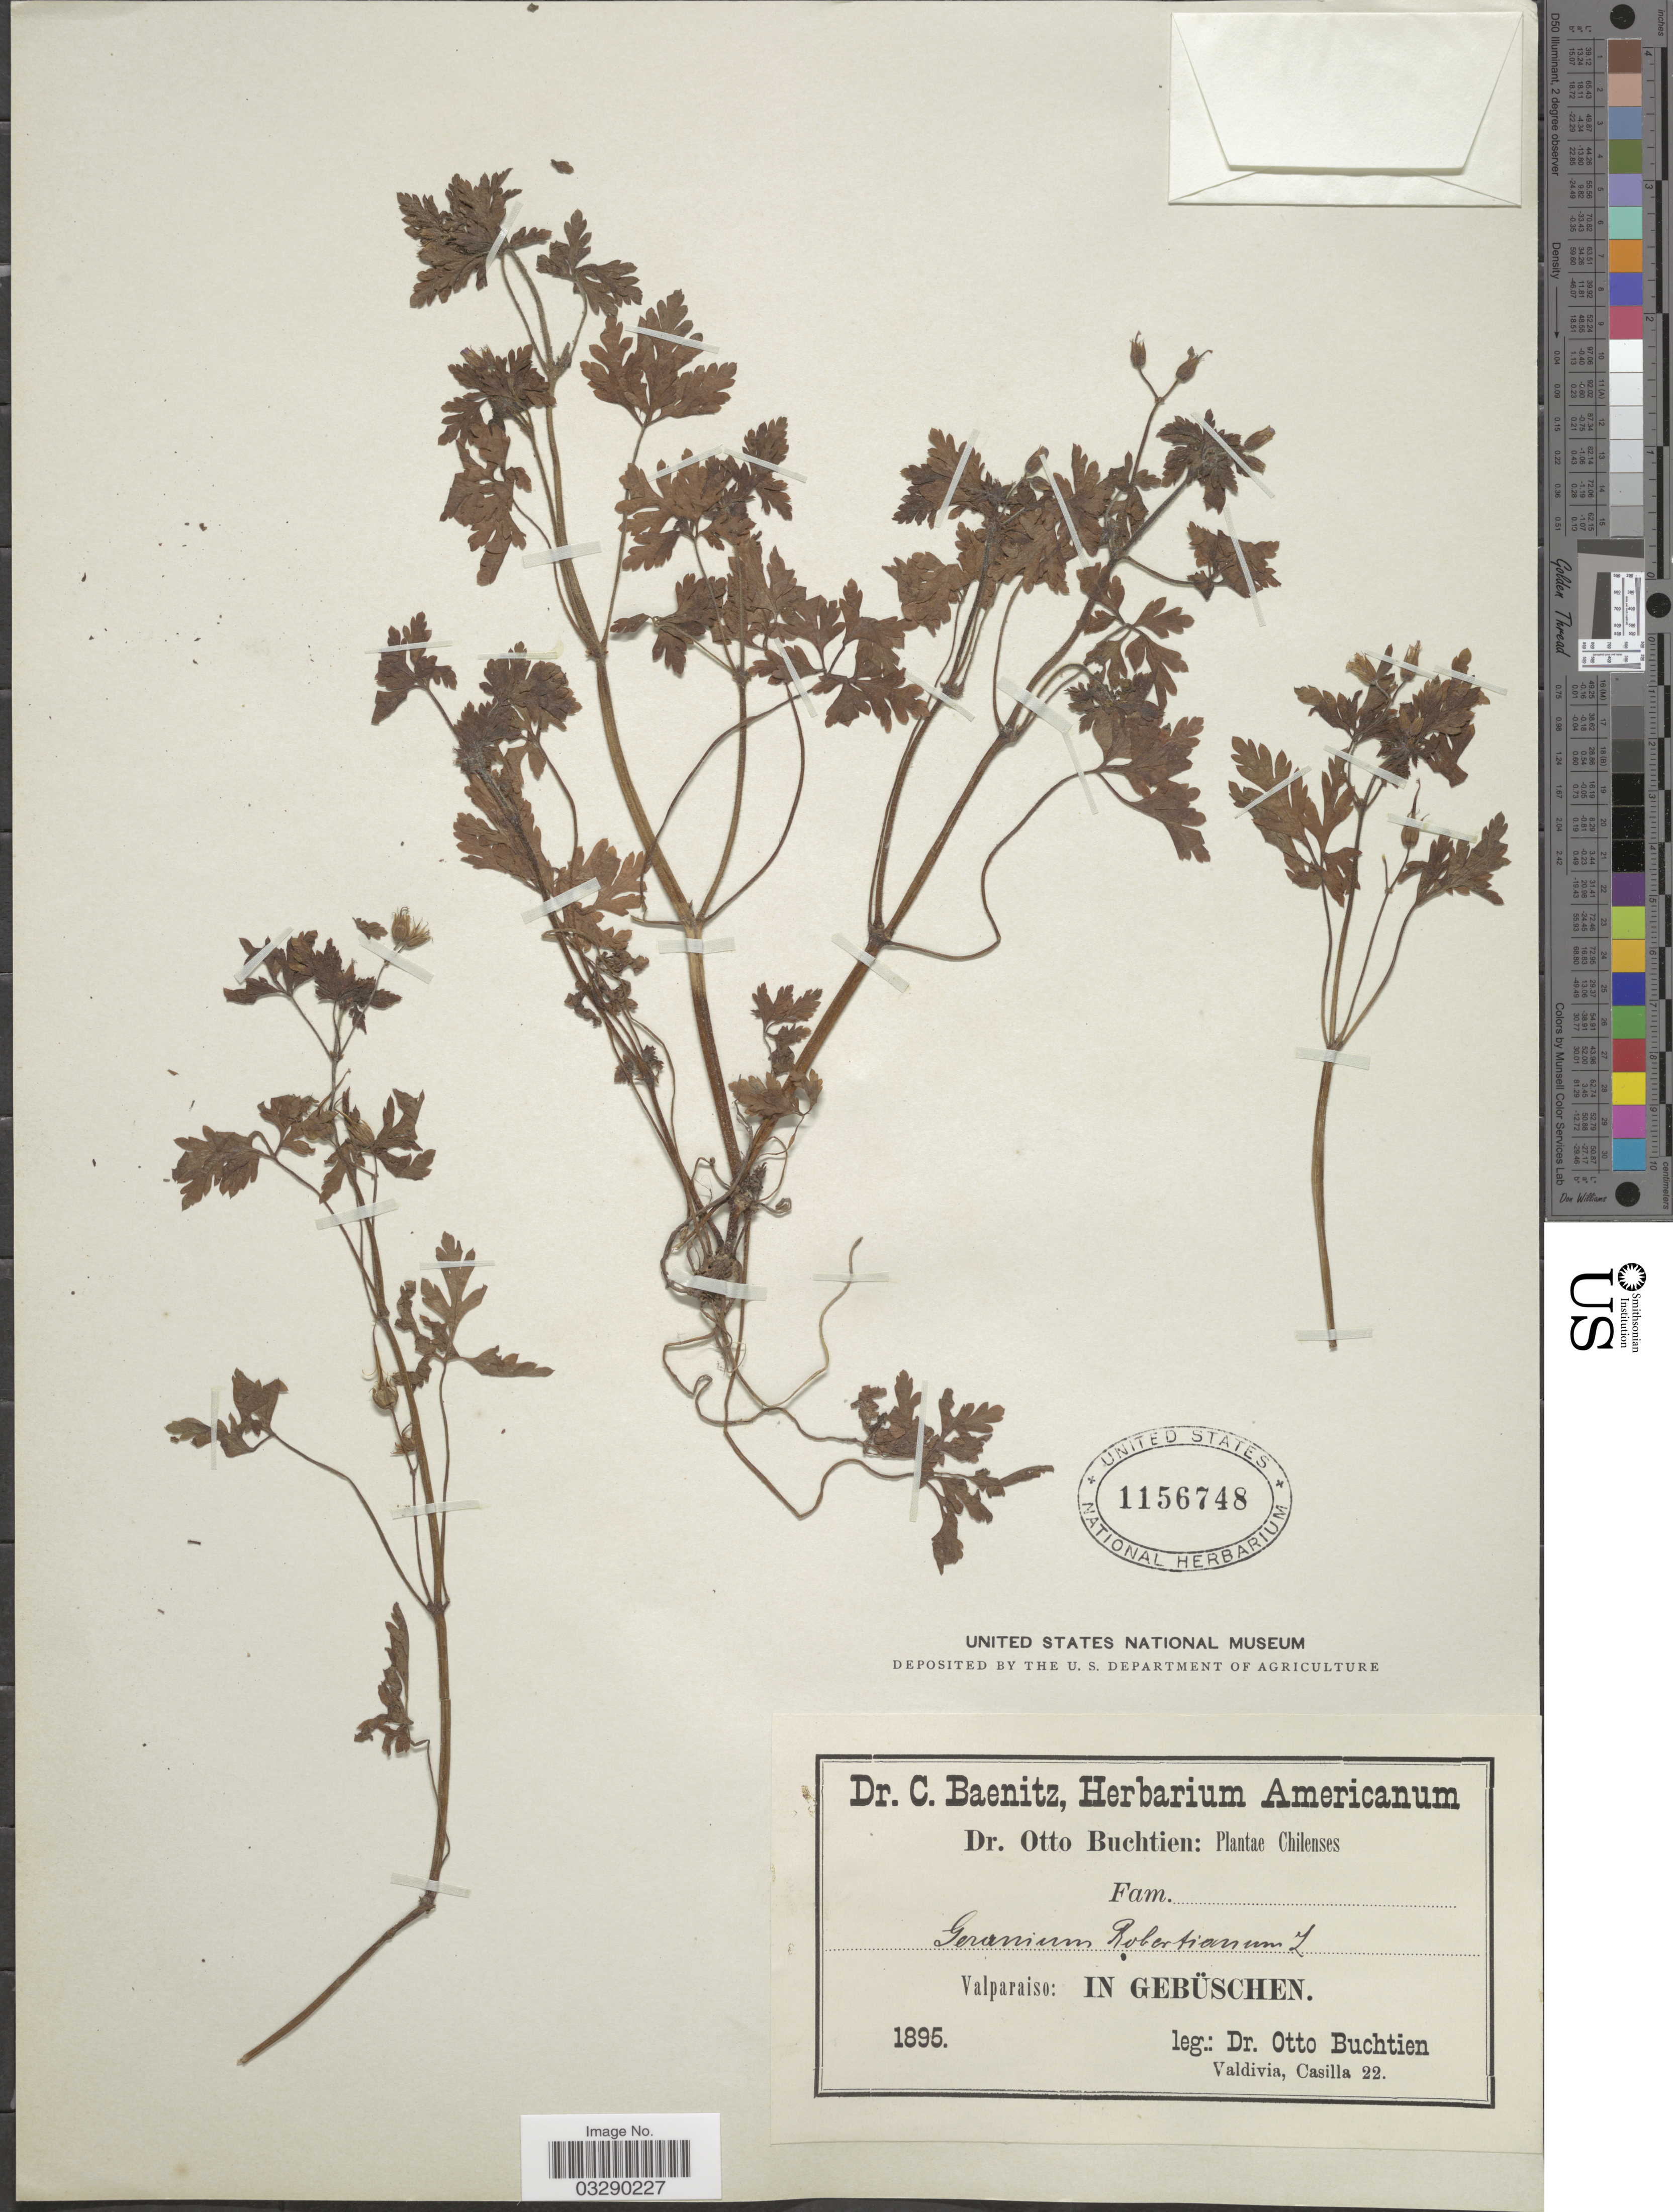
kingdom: Plantae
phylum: Tracheophyta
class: Magnoliopsida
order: Geraniales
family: Geraniaceae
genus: Geranium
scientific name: Geranium robertianum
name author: L.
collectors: O. Buchtien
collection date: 1895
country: Chile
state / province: Valparaíso (V)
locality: Valparaiso: In Gebüschen.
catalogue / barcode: US 1156748